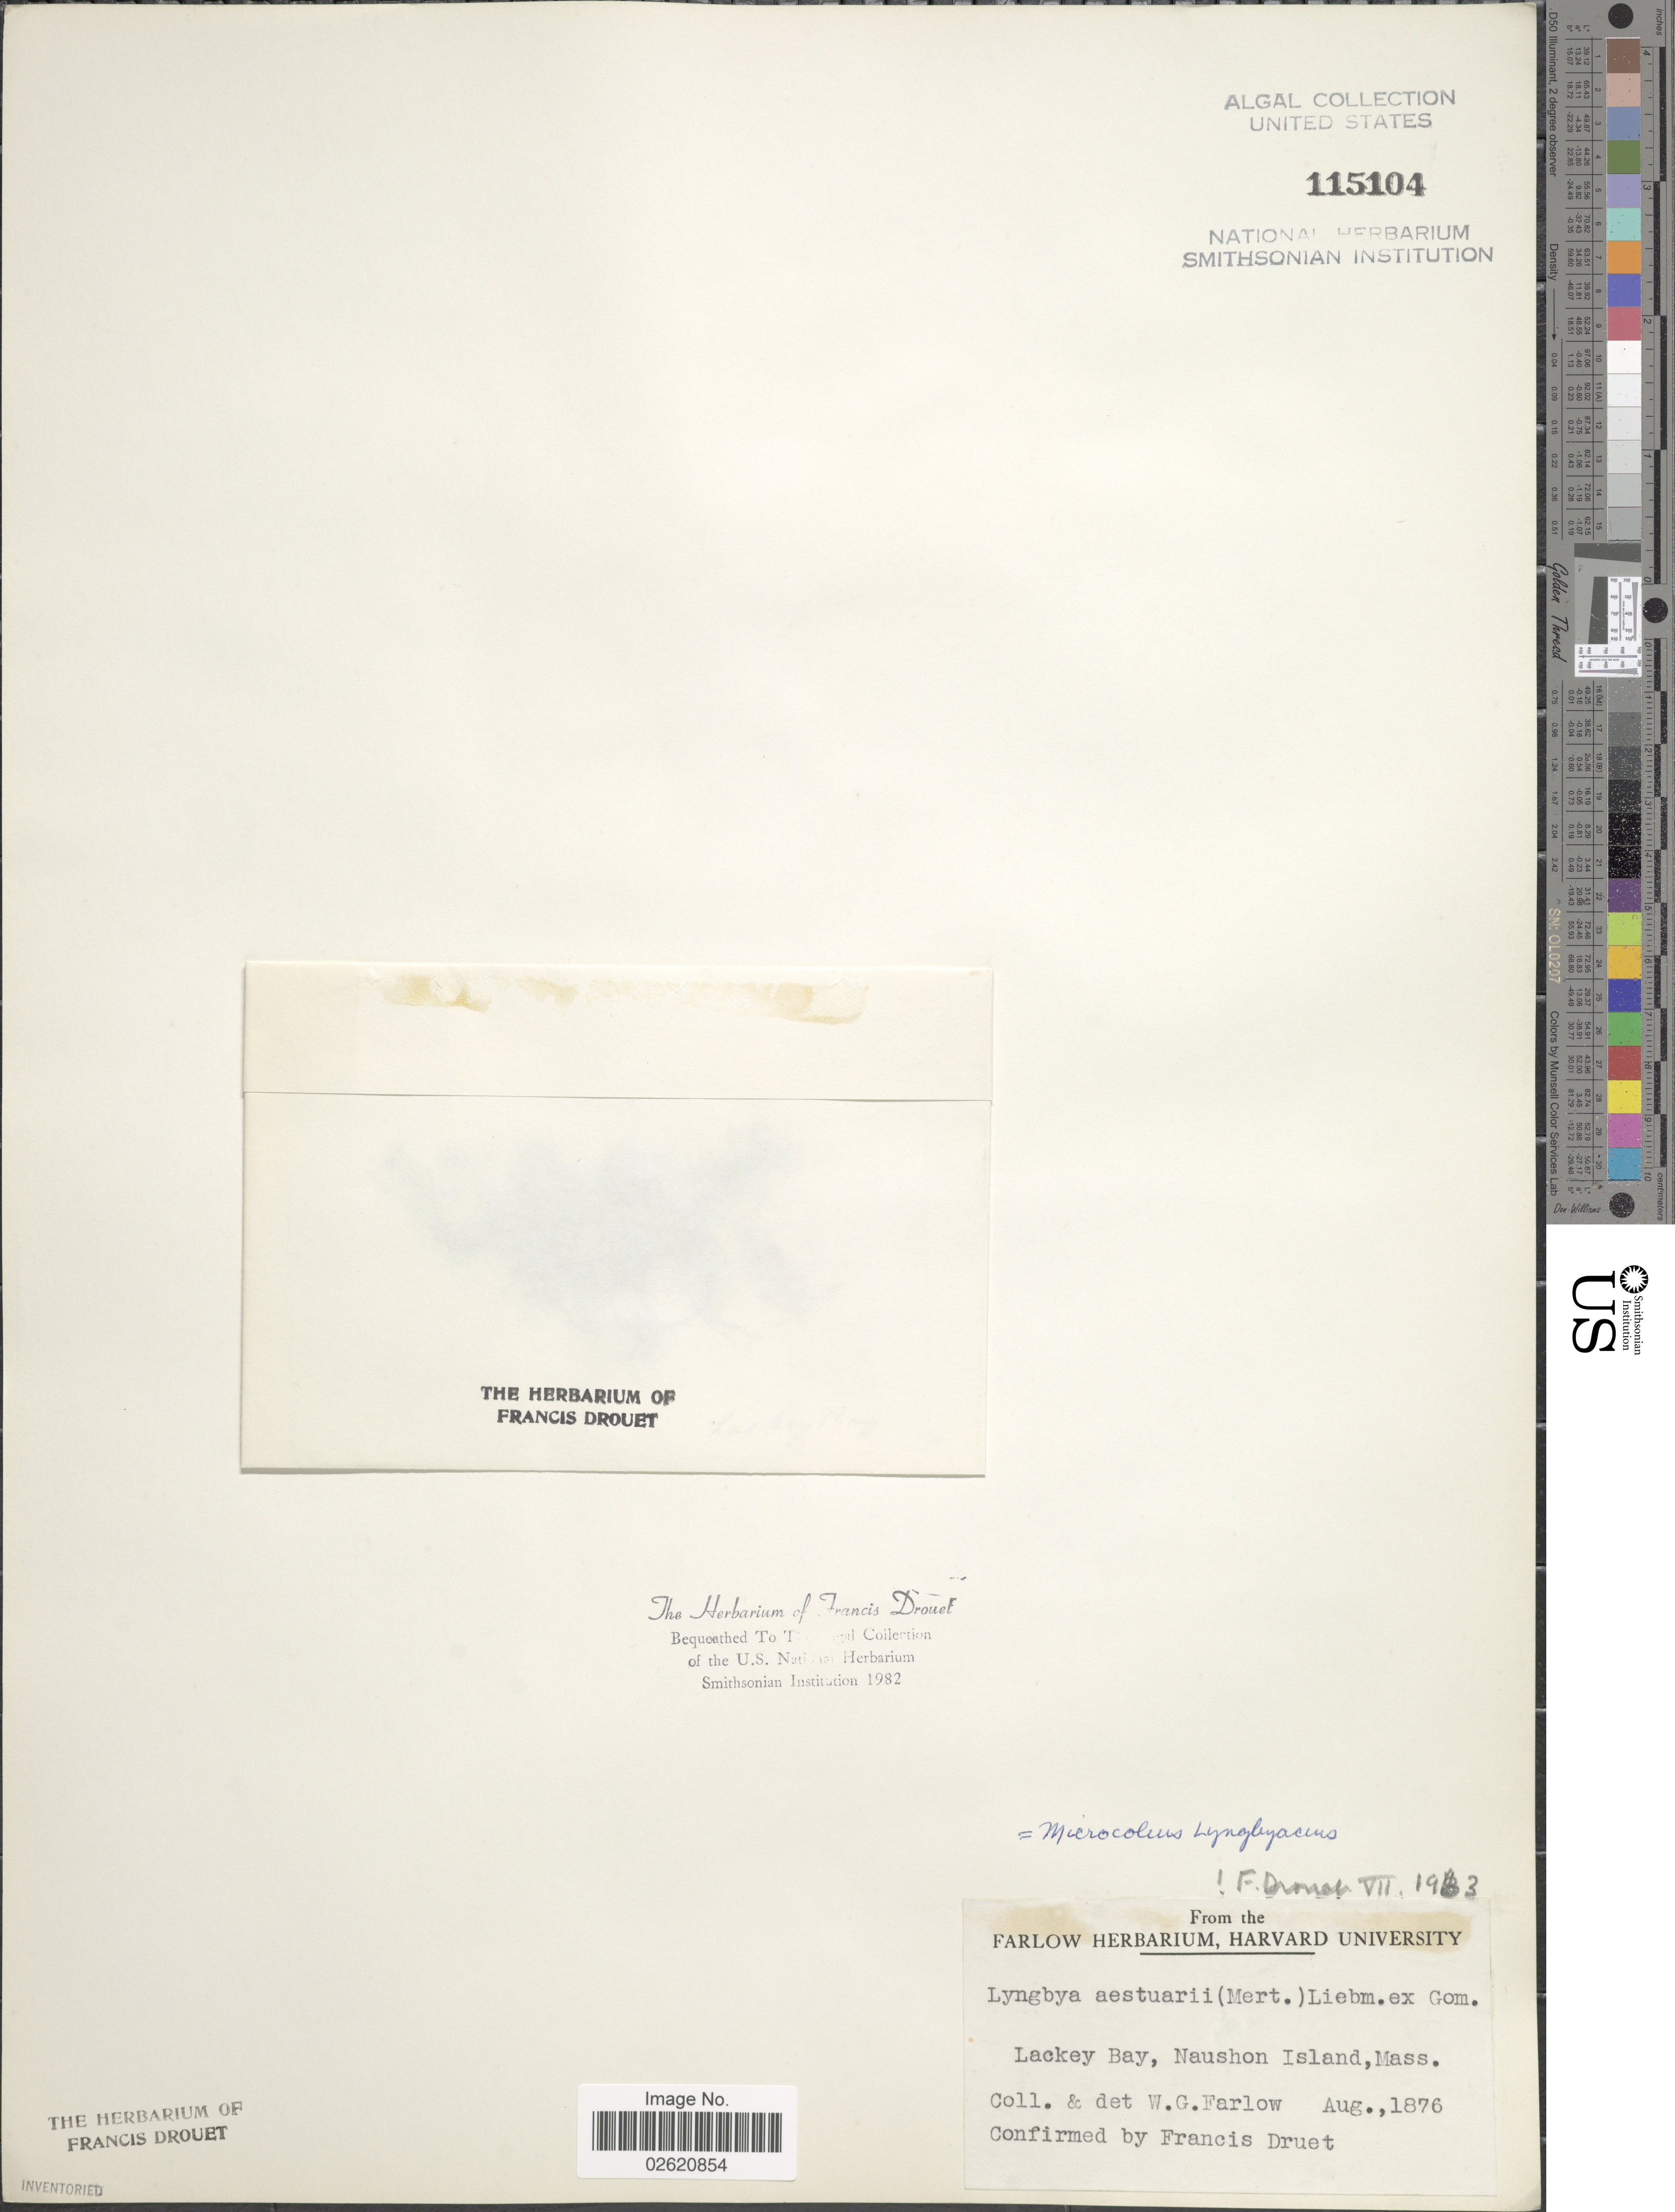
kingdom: Bacteria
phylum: Cyanobacteria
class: Cyanobacteriia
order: Cyanobacteriales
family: Microcoleaceae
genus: Microcoleus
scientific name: Microcoleus lyngbyaceus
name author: Kütz. ex Forti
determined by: Drouet, F. E.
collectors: W. G. Farlow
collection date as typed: Aug 1876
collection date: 1876-08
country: United States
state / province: Massachusetts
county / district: Dukes County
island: Naushon Island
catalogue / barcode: US 115104